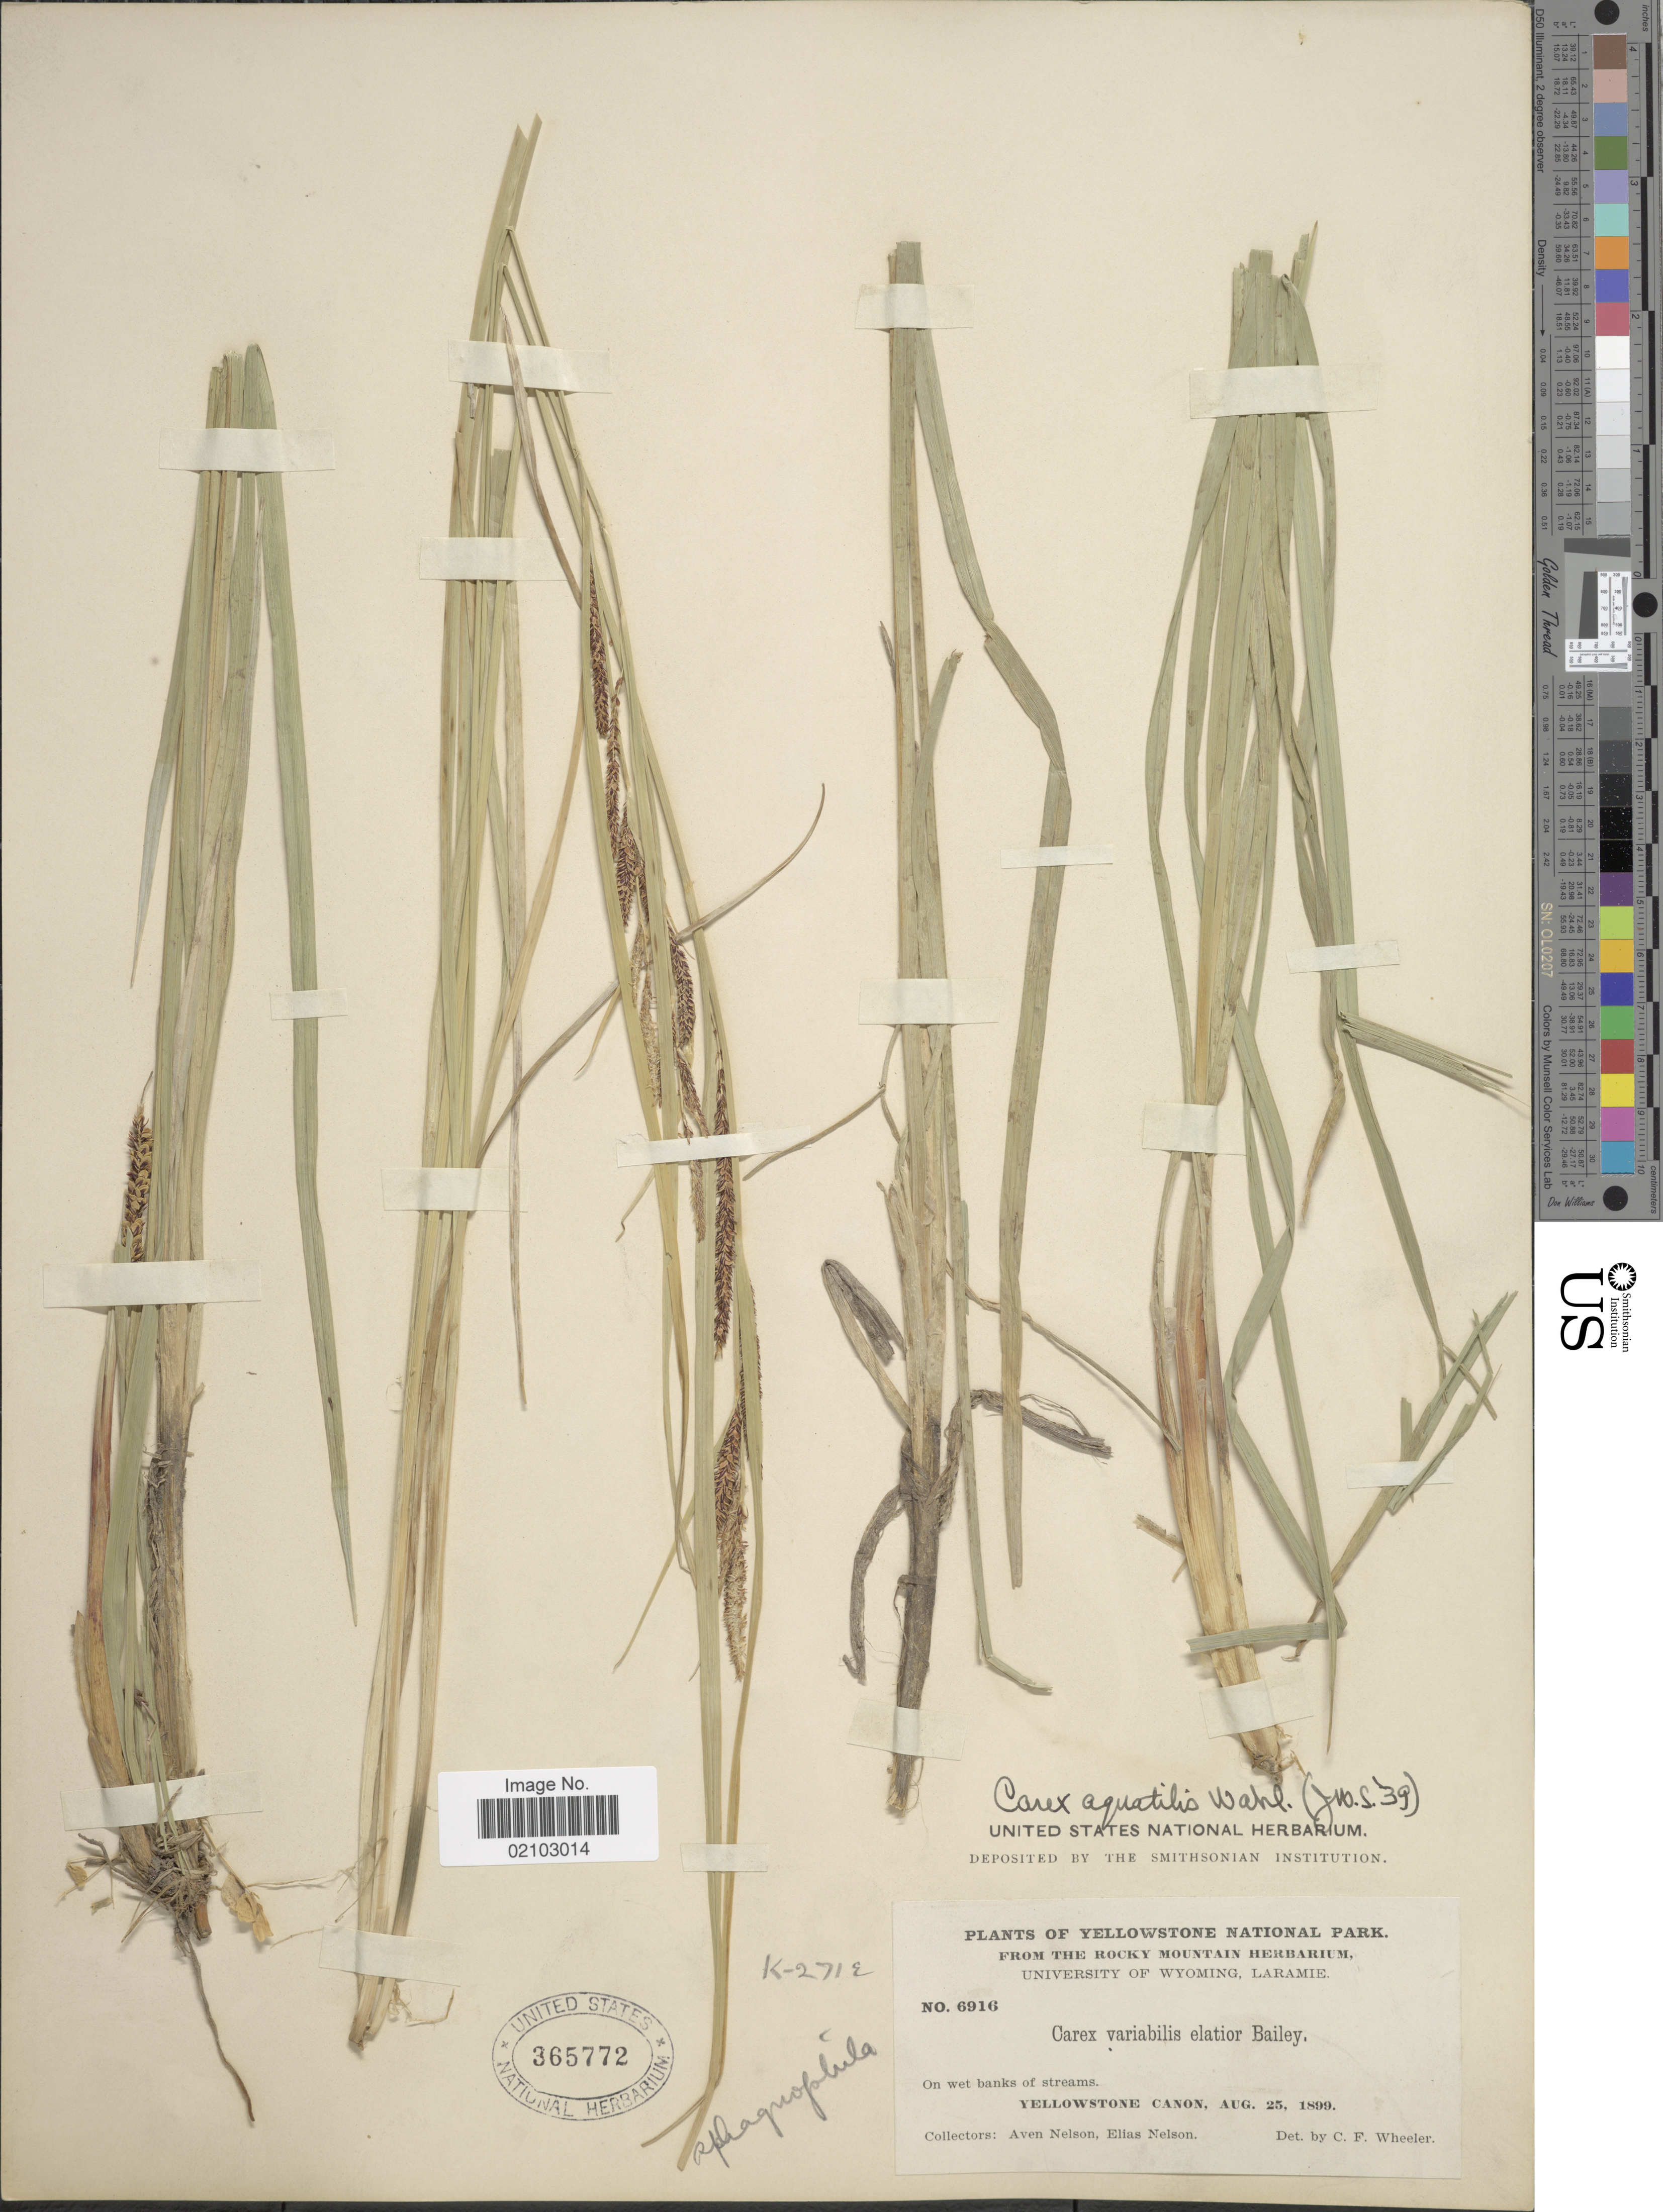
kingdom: Plantae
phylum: Tracheophyta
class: Liliopsida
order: Poales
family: Cyperaceae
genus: Carex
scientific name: Carex aquatilis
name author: Wahlenb.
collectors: A. Nelson & E. Nelson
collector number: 6916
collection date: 1899-08-25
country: United States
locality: Yellowstone National Park, on wet banks of streams, Yellowstone Canon.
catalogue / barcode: US 365772